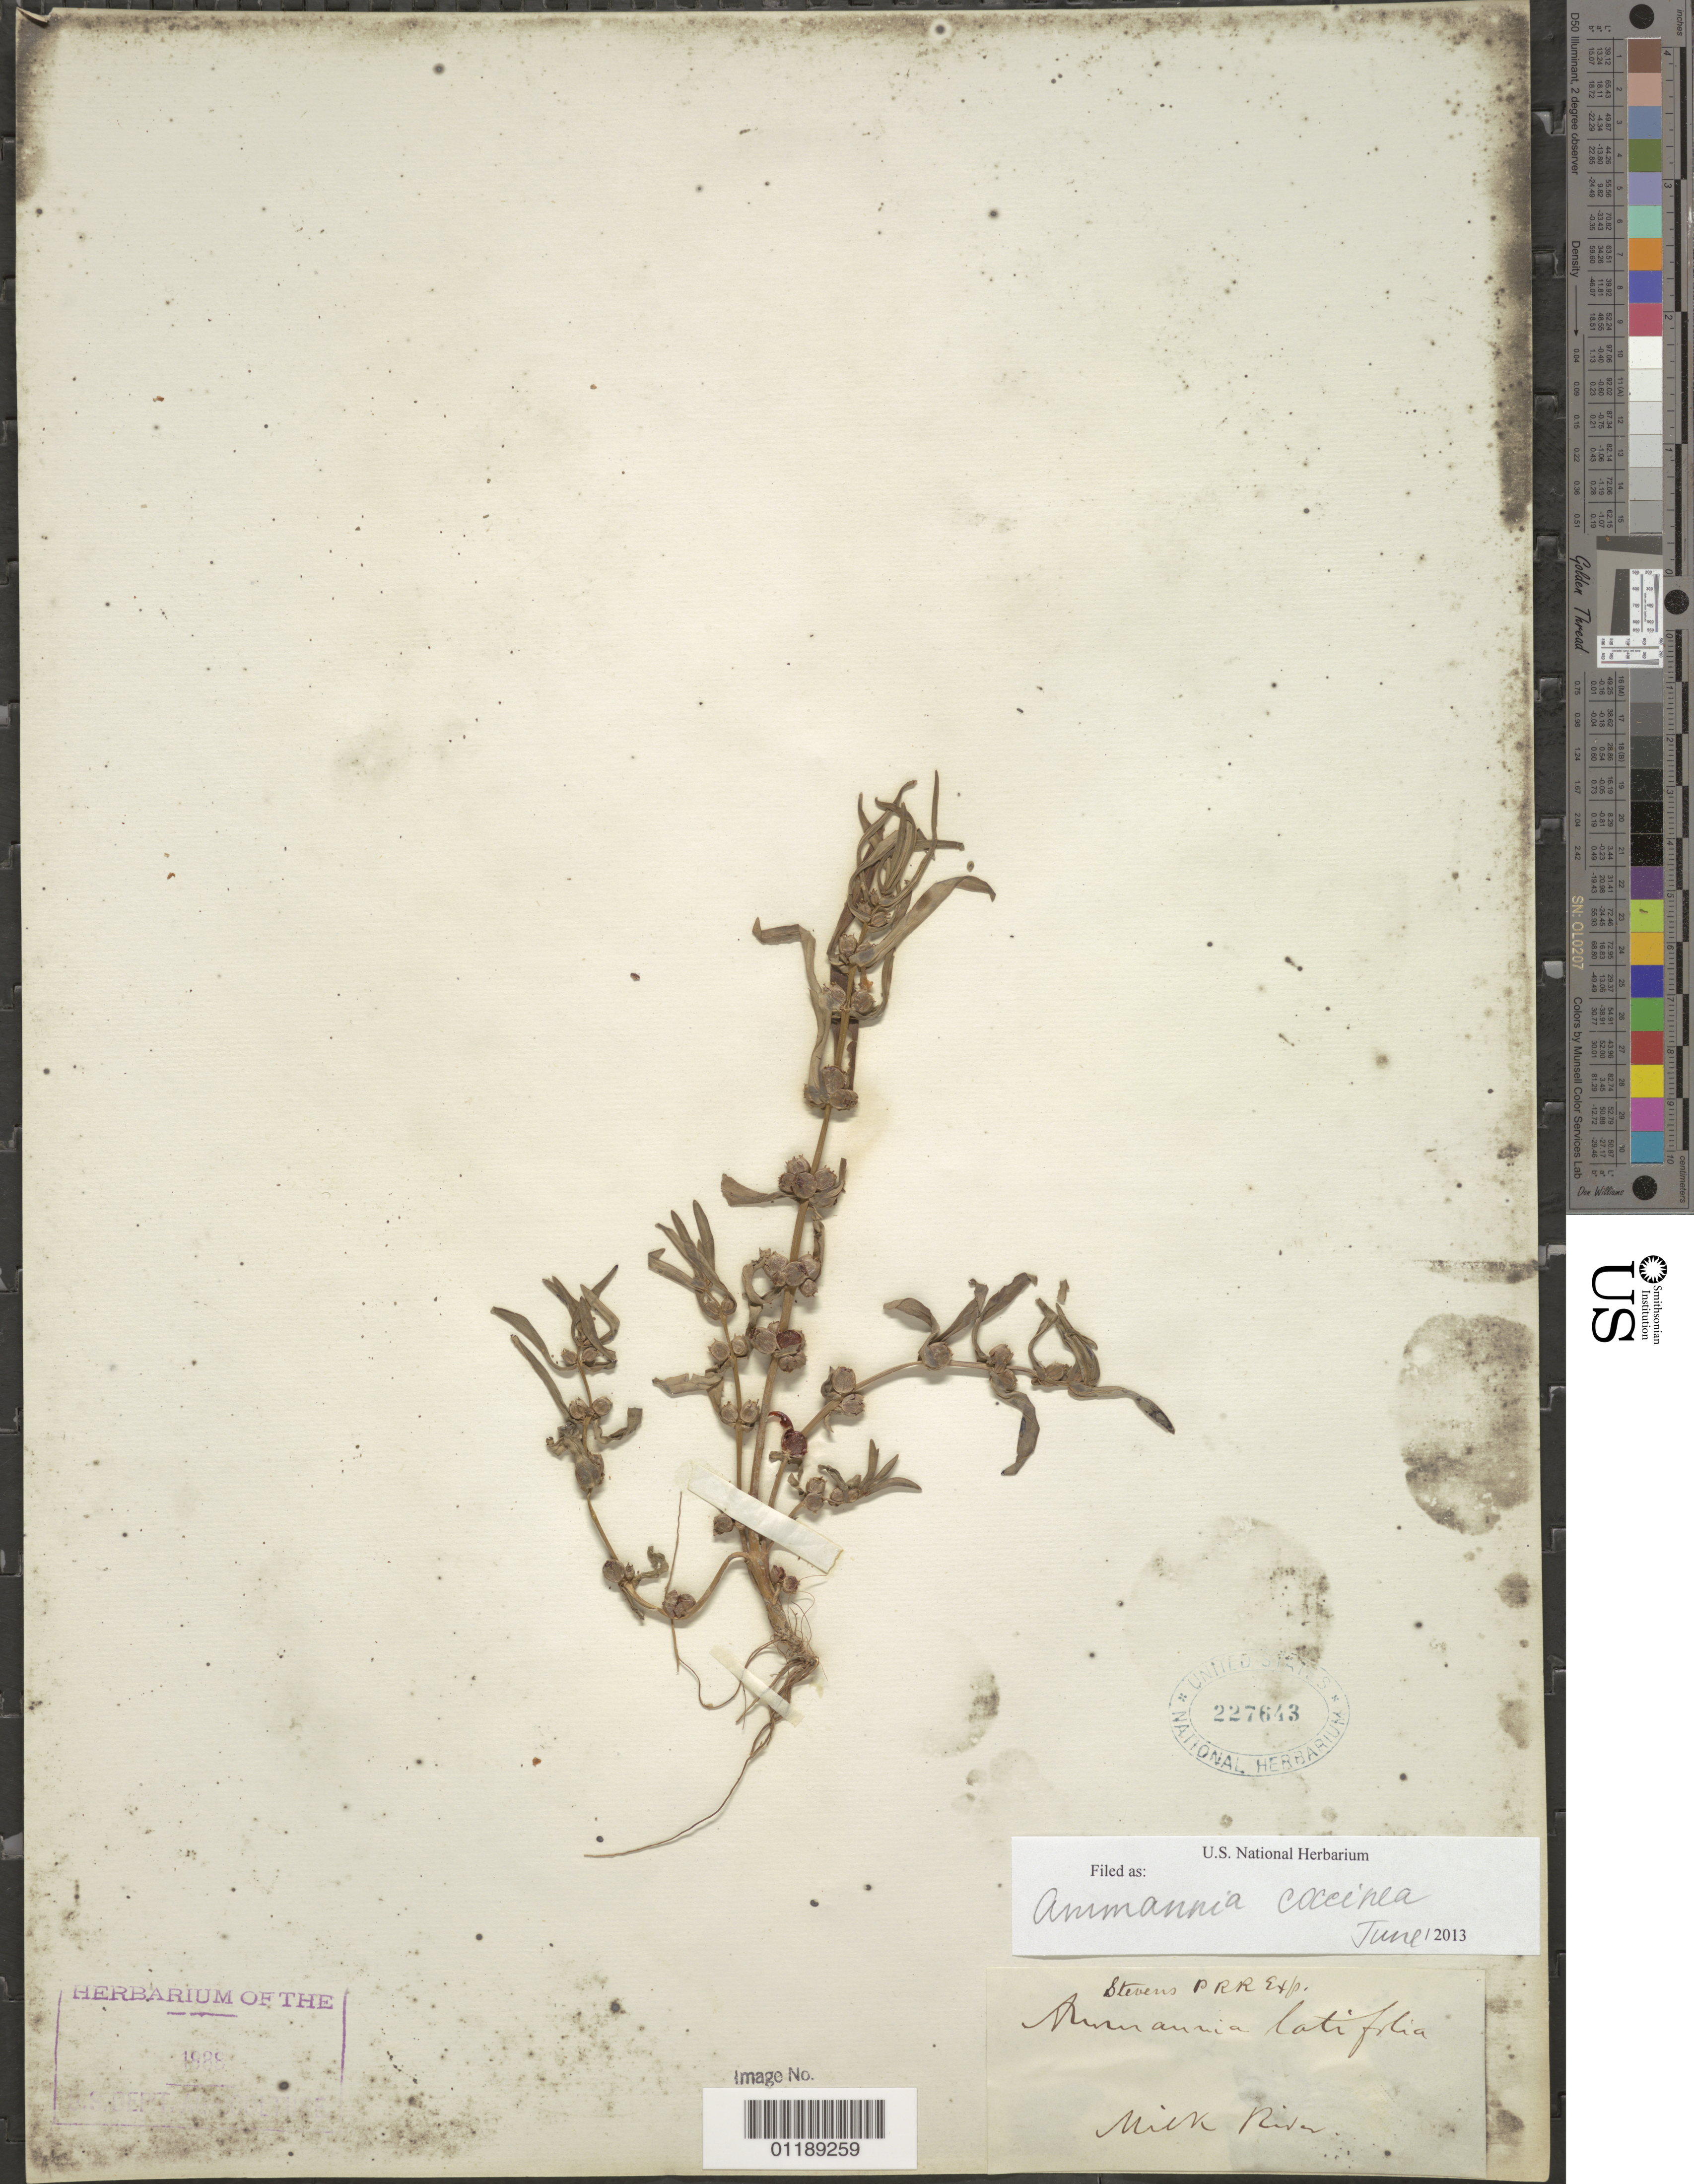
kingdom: Plantae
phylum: Tracheophyta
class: Magnoliopsida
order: Myrtales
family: Lythraceae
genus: Ammannia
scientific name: Ammannia coccinea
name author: Rottb.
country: United States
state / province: Montana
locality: Milk River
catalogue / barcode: US 227643